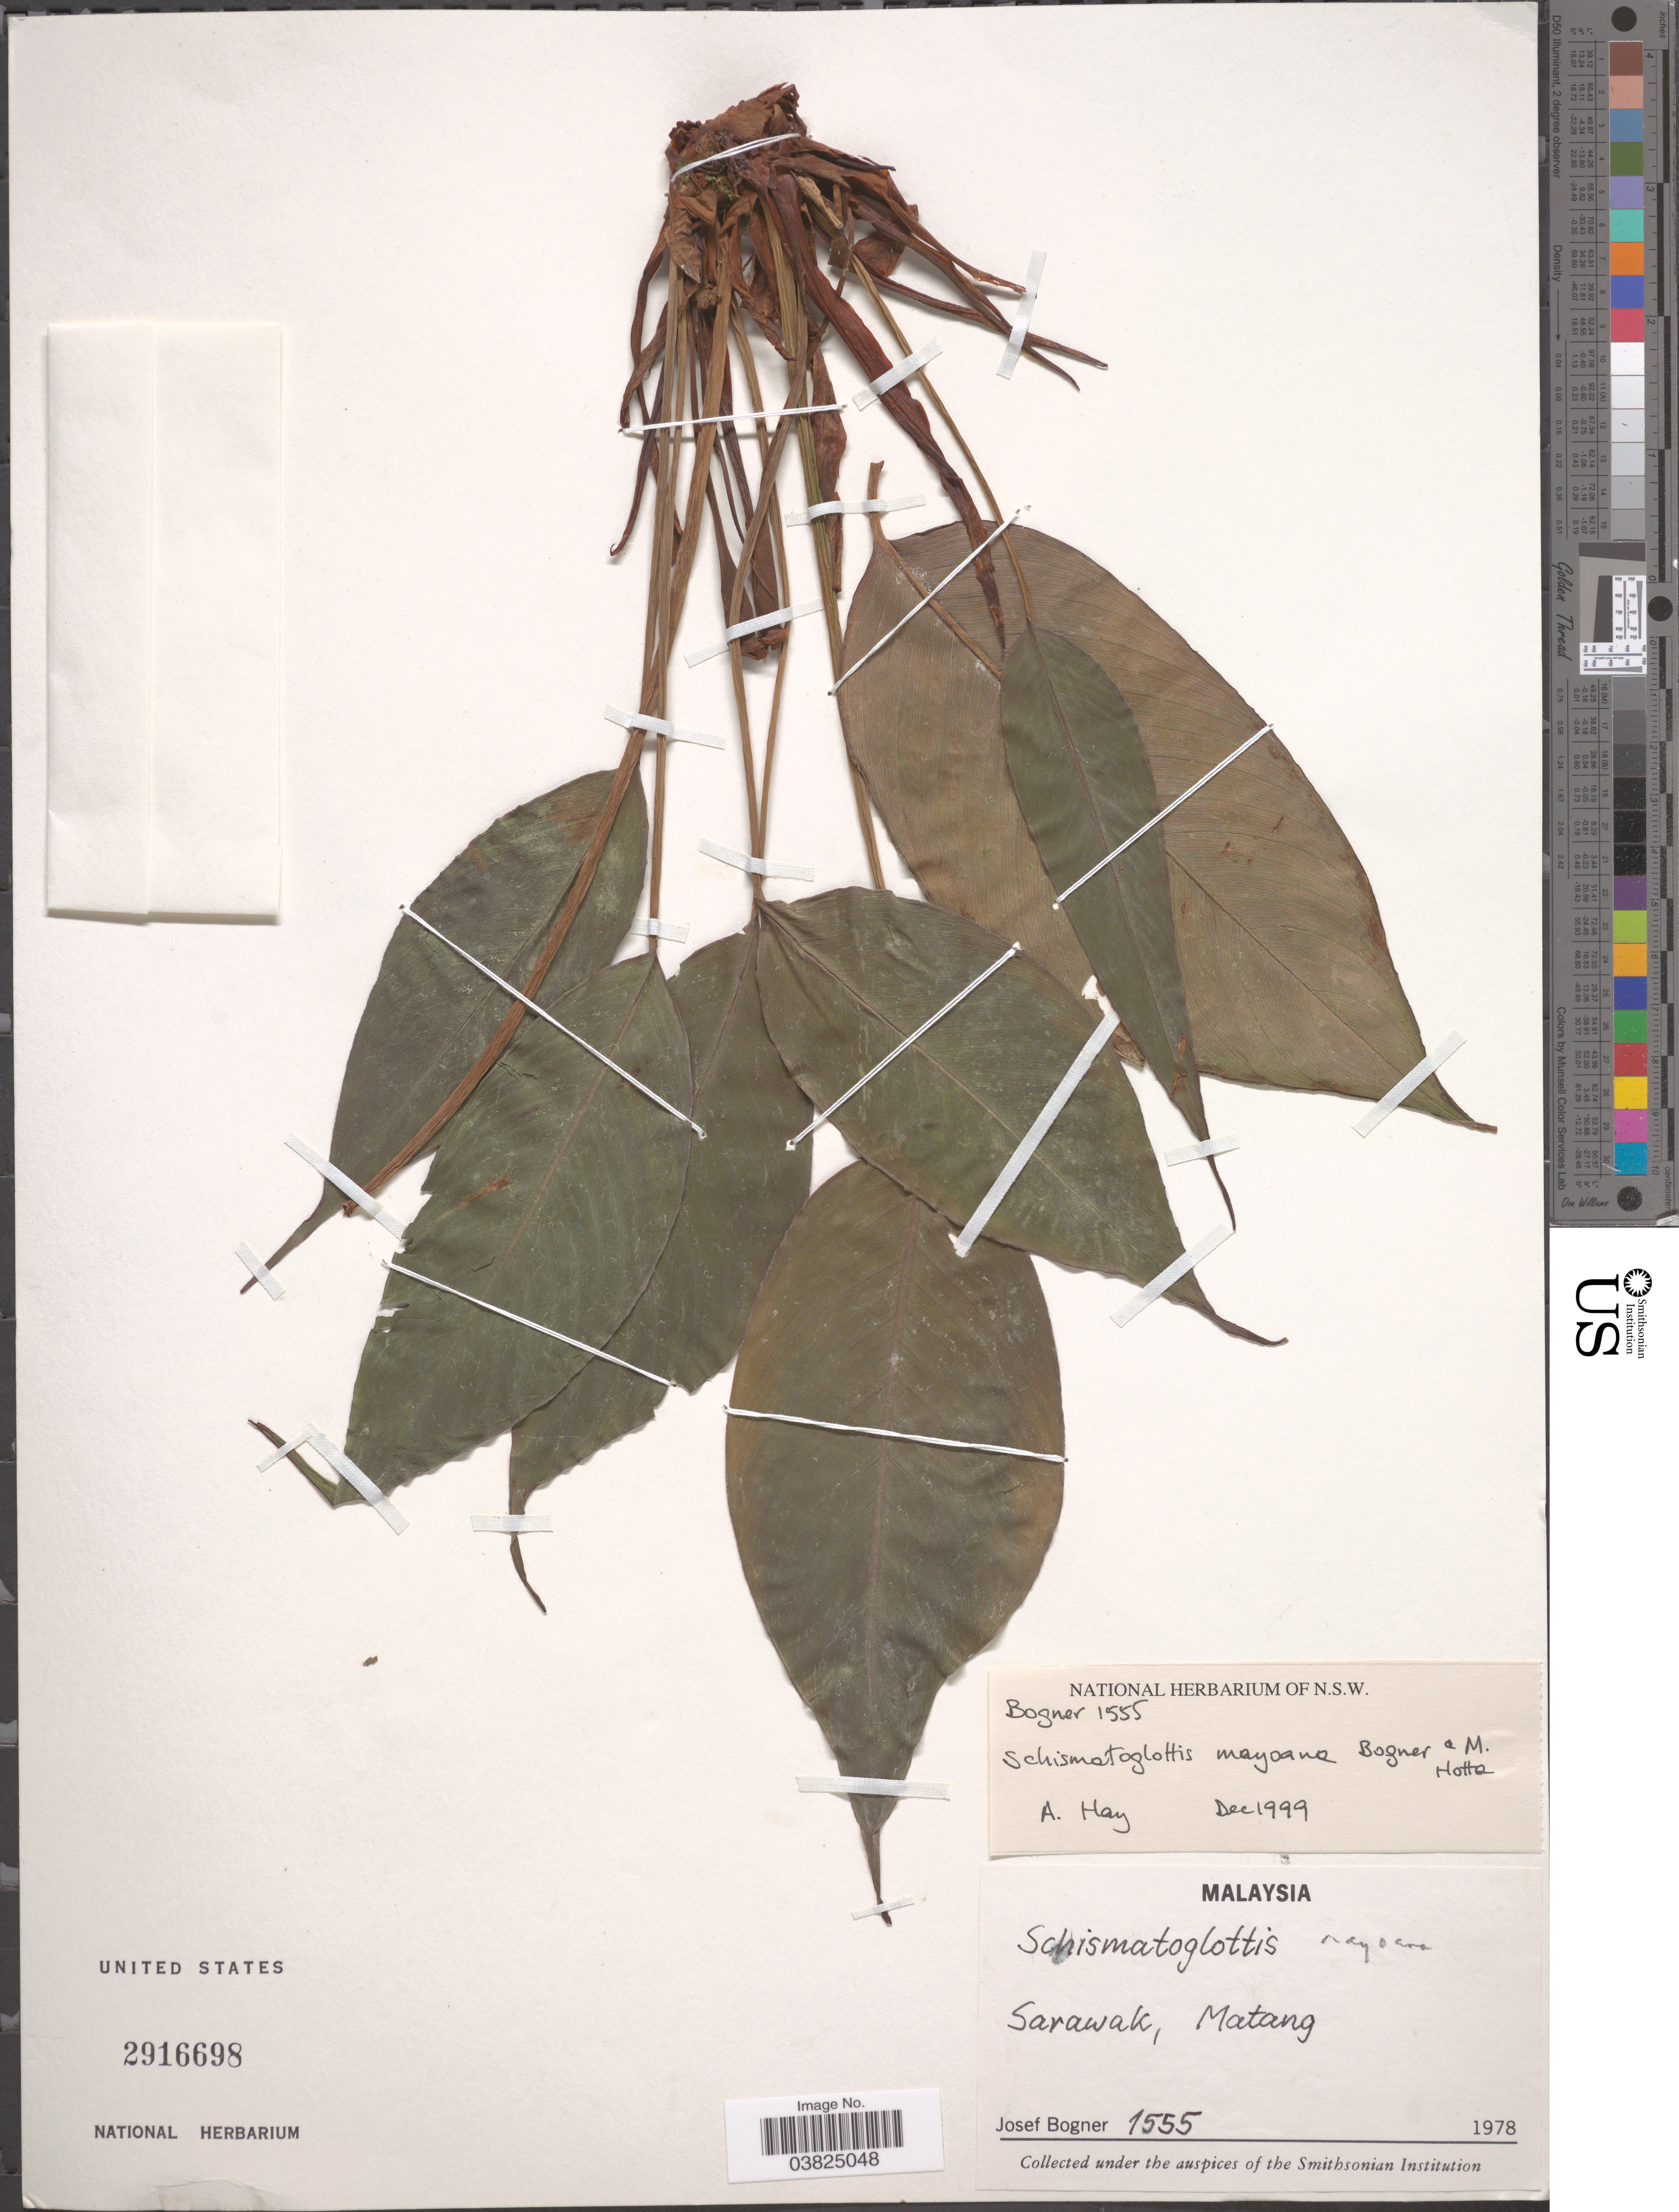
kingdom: Plantae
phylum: Tracheophyta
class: Liliopsida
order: Alismatales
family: Araceae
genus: Schismatoglottis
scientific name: Schismatoglottis mayoana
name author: Bogner & M. Hotta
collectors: J. Bogner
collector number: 1555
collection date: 1978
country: Malaysia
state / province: Sarawak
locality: Matang.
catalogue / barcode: US 2916698